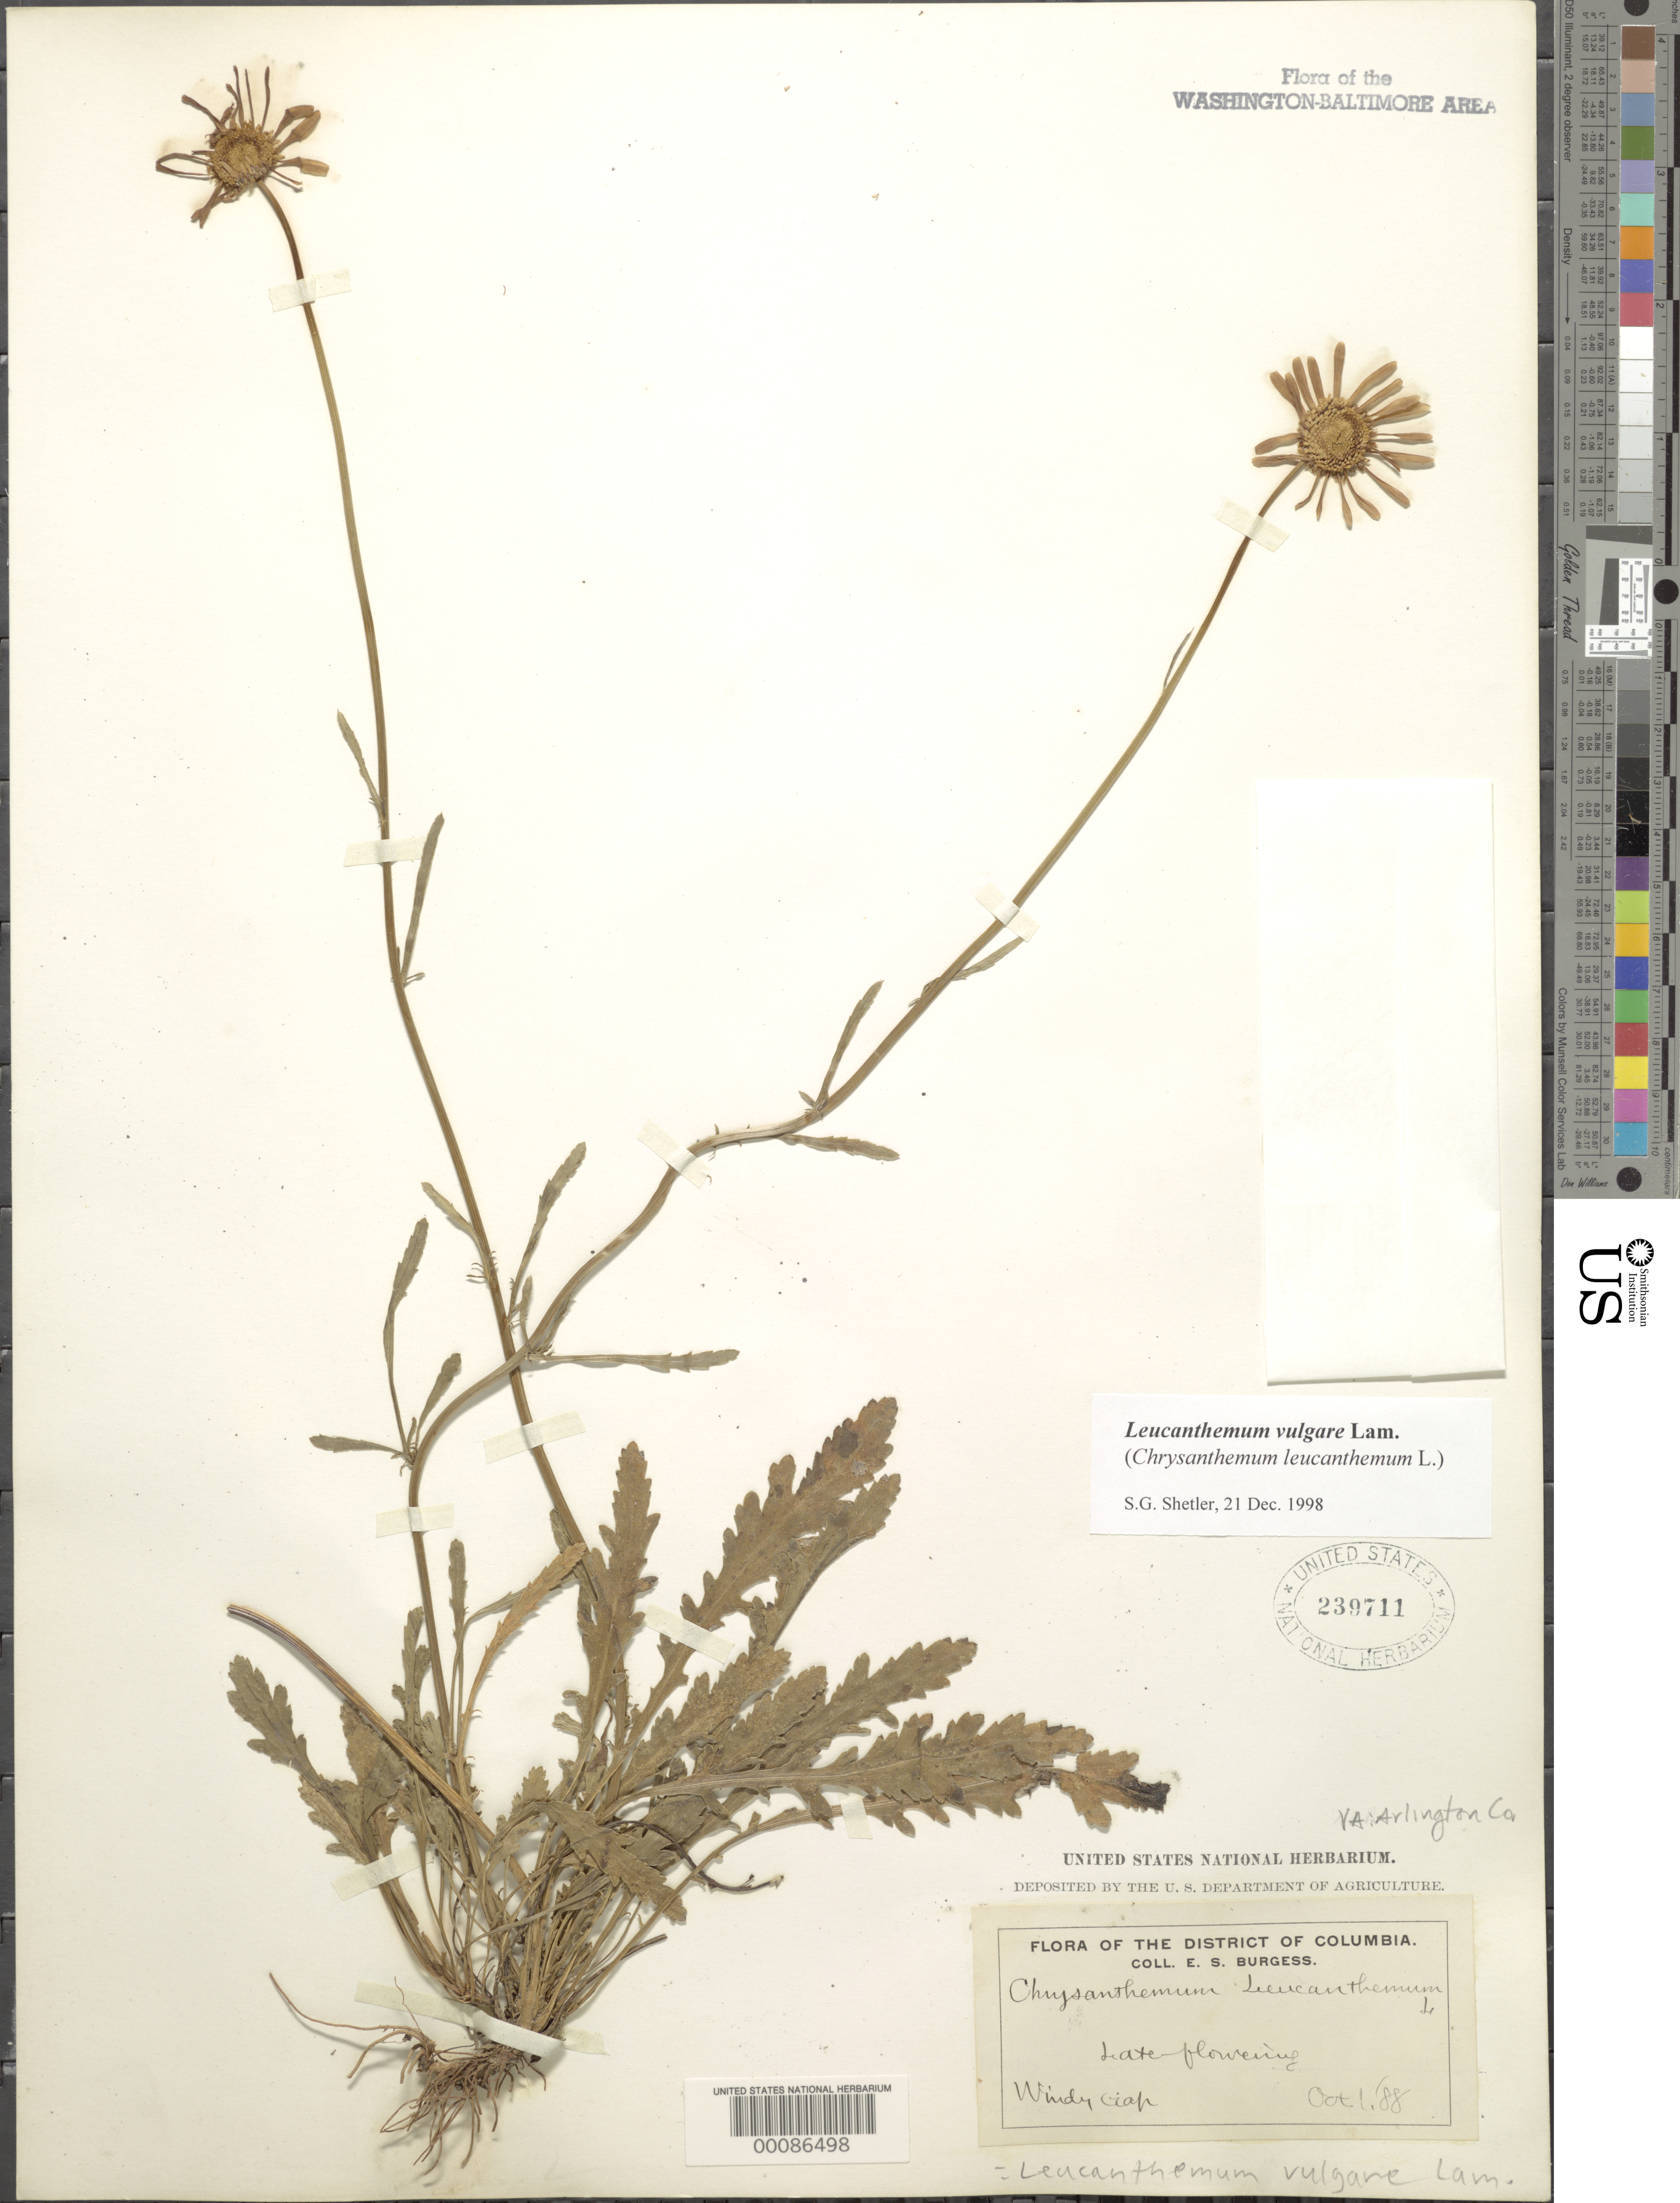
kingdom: Plantae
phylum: Tracheophyta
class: Magnoliopsida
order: Asterales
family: Asteraceae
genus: Leucanthemum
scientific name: Leucanthemum vulgare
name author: Lam.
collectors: E. Burgess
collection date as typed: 02 Oct 1888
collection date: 1888-10-02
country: United States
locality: Windy Gap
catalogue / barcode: US 239711